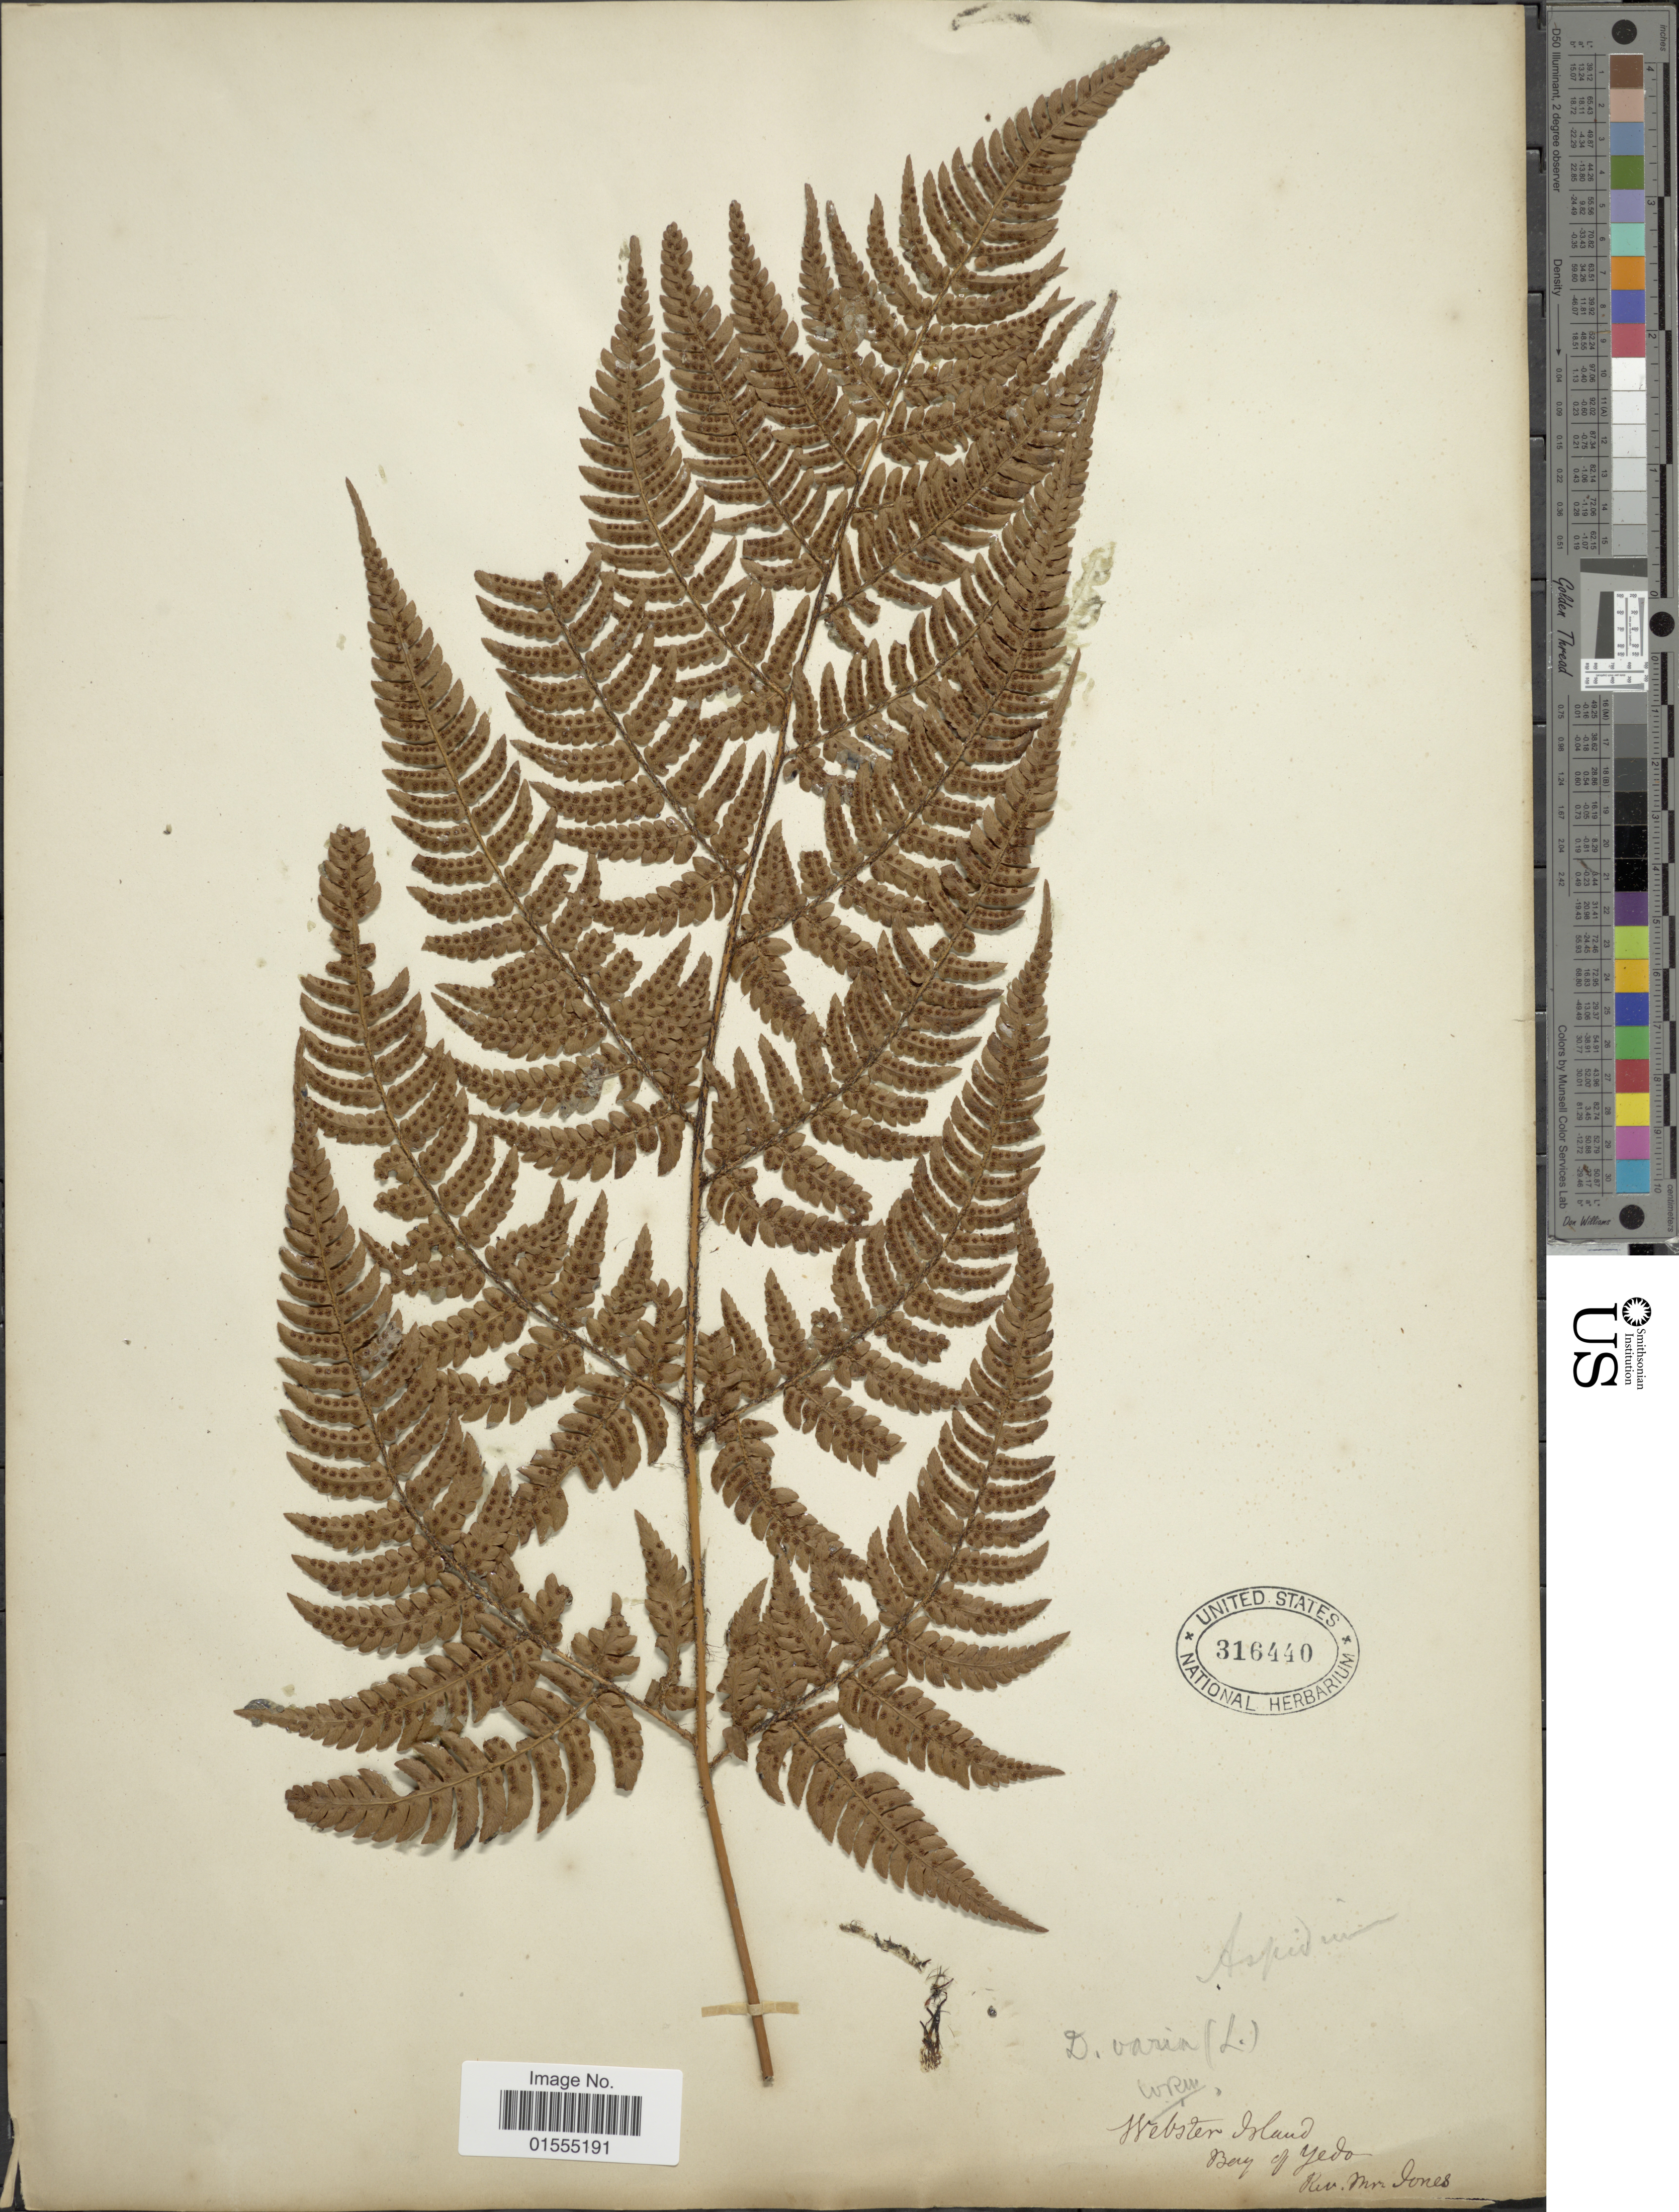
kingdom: Plantae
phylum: Tracheophyta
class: Polypodiopsida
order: Polypodiales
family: Dryopteridaceae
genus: Dryopteris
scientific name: Dryopteris varia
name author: (L.) Kuntze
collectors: Jones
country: Japan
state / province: Kanagawa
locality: Webster Island, bay of Yedo.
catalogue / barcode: US 316440